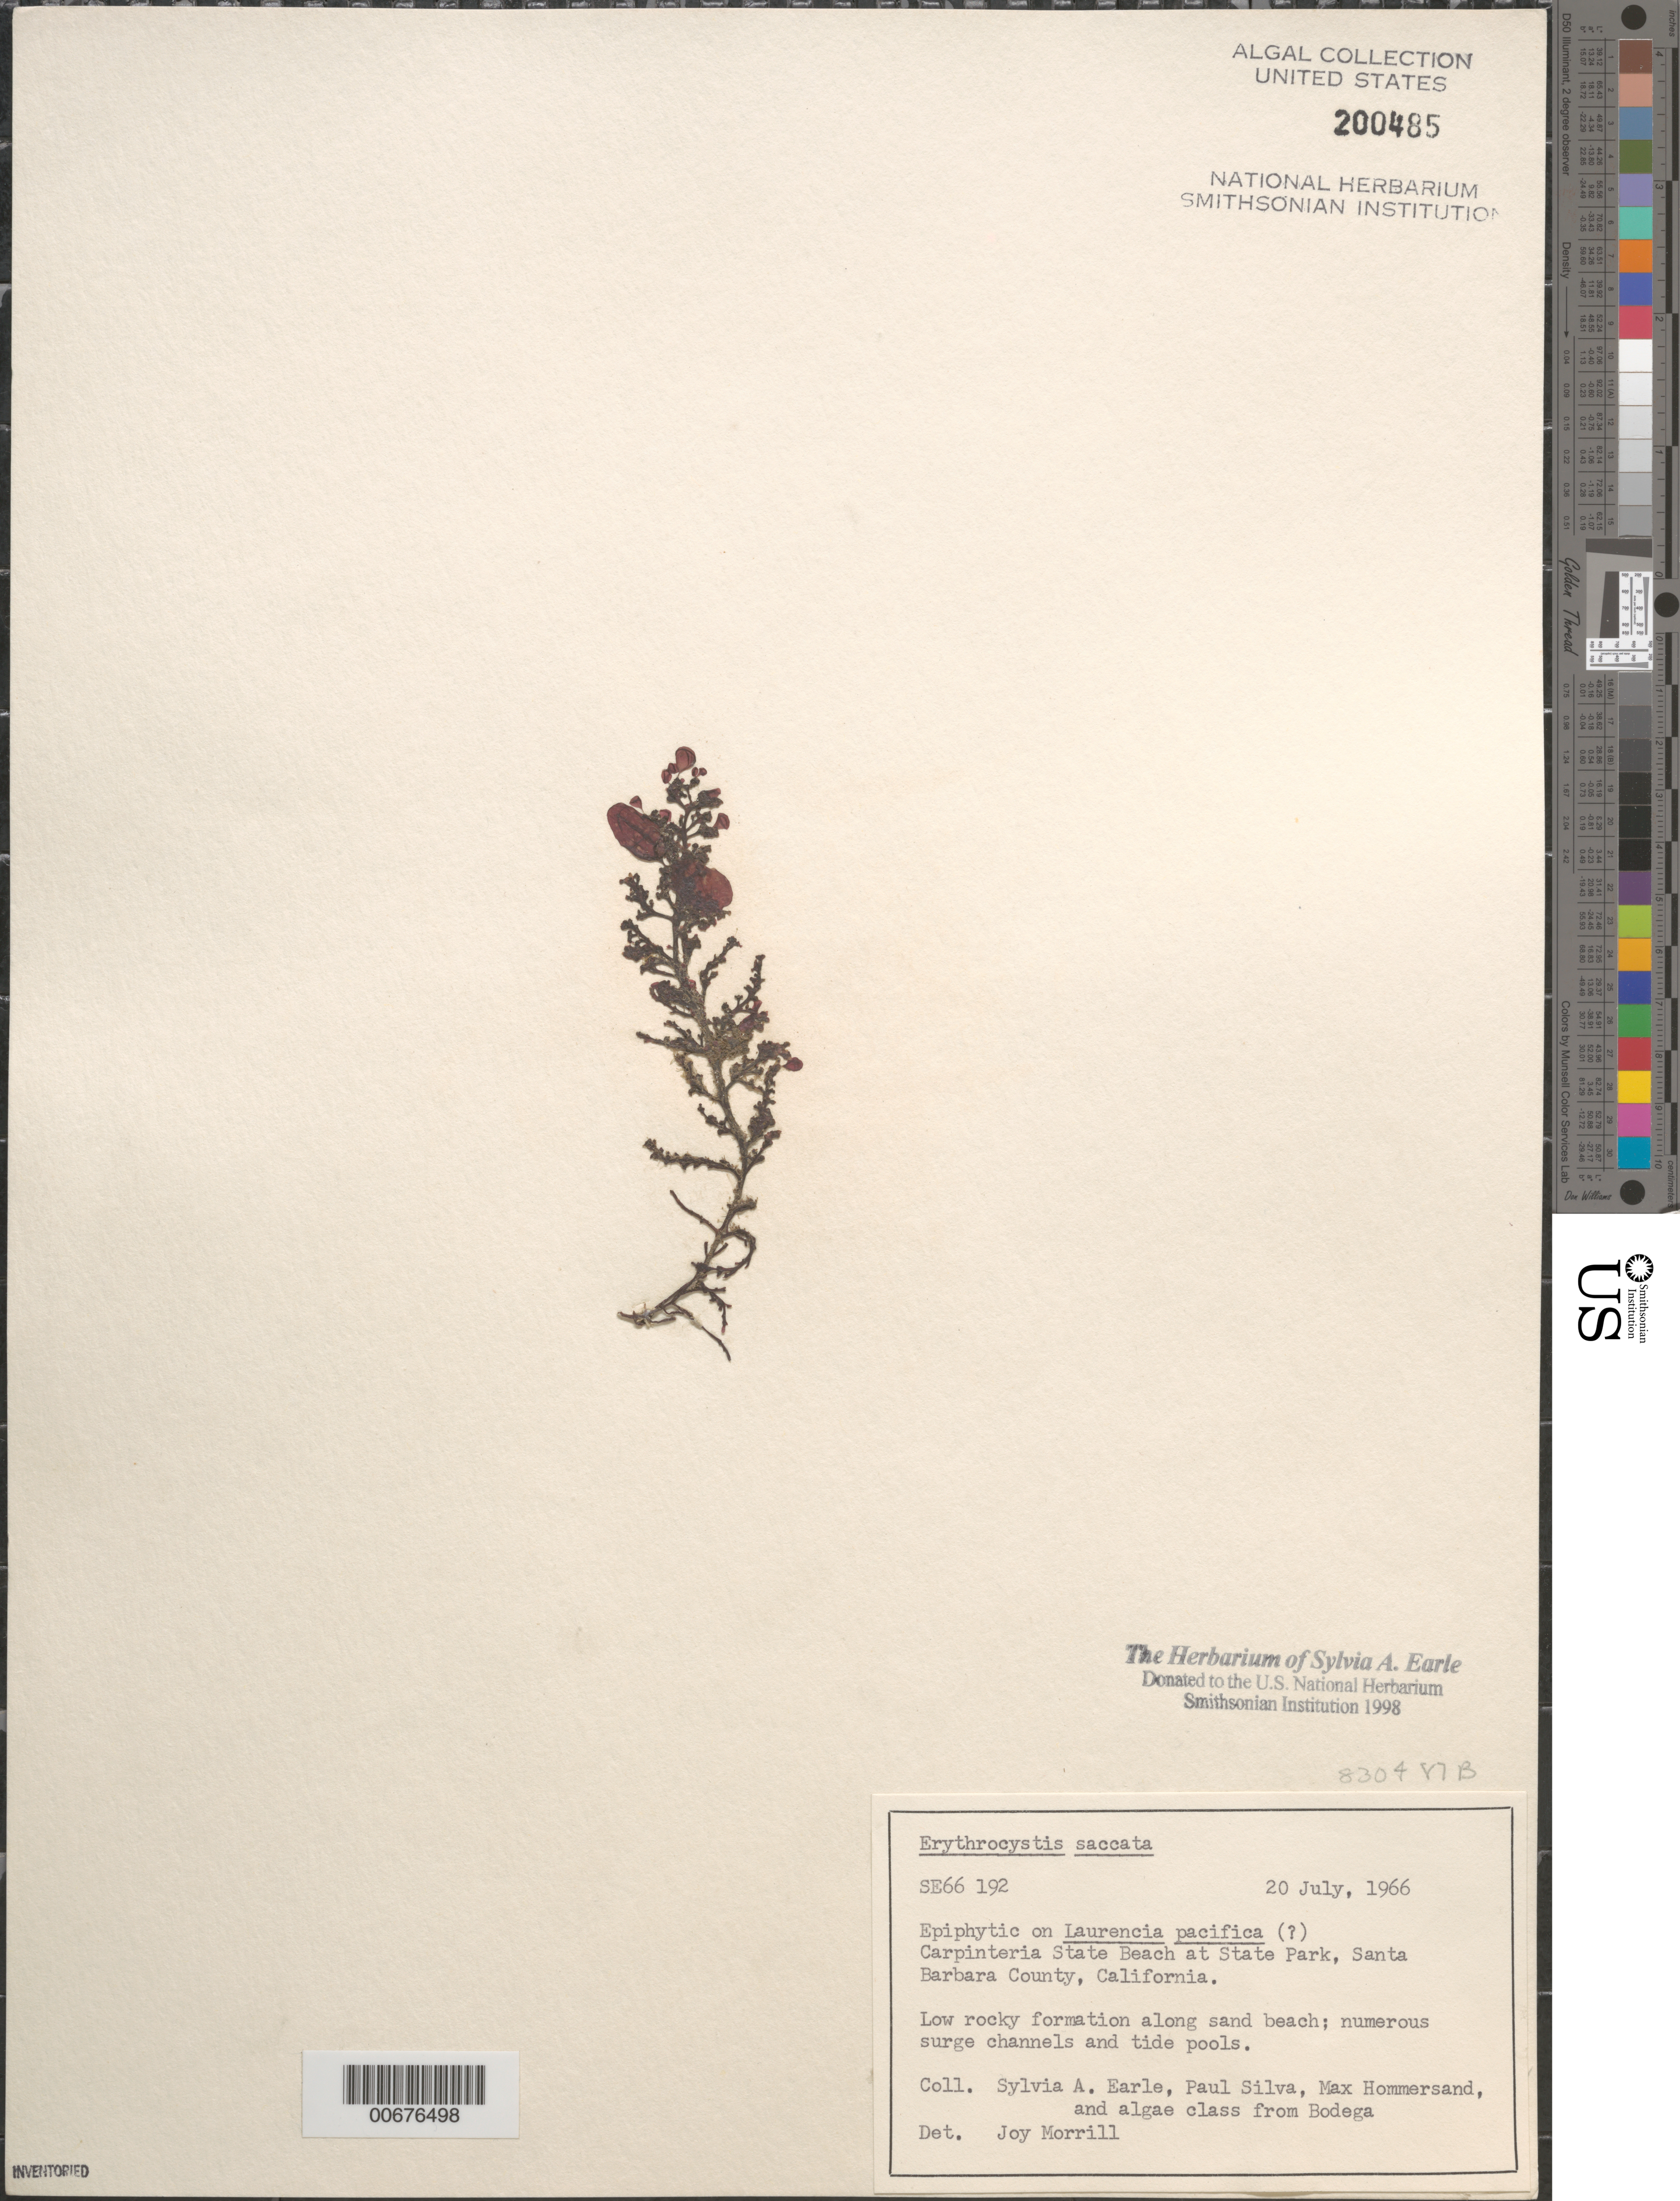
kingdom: Plantae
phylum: Chlorophyta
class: Ulvophyceae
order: Bryopsidales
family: Halimedaceae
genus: Halimeda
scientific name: Halimeda heteromorpha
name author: N'Yeurt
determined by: Morrill, J.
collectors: S. A. Earle, P. C. Silva, M. H. Hommersand & Bodega Algae Class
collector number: SE 66192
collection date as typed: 20 Jul 1966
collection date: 1966-07-20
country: United States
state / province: California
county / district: Santa Barbara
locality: Carpinteria State Beach, State Park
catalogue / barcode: US 200485